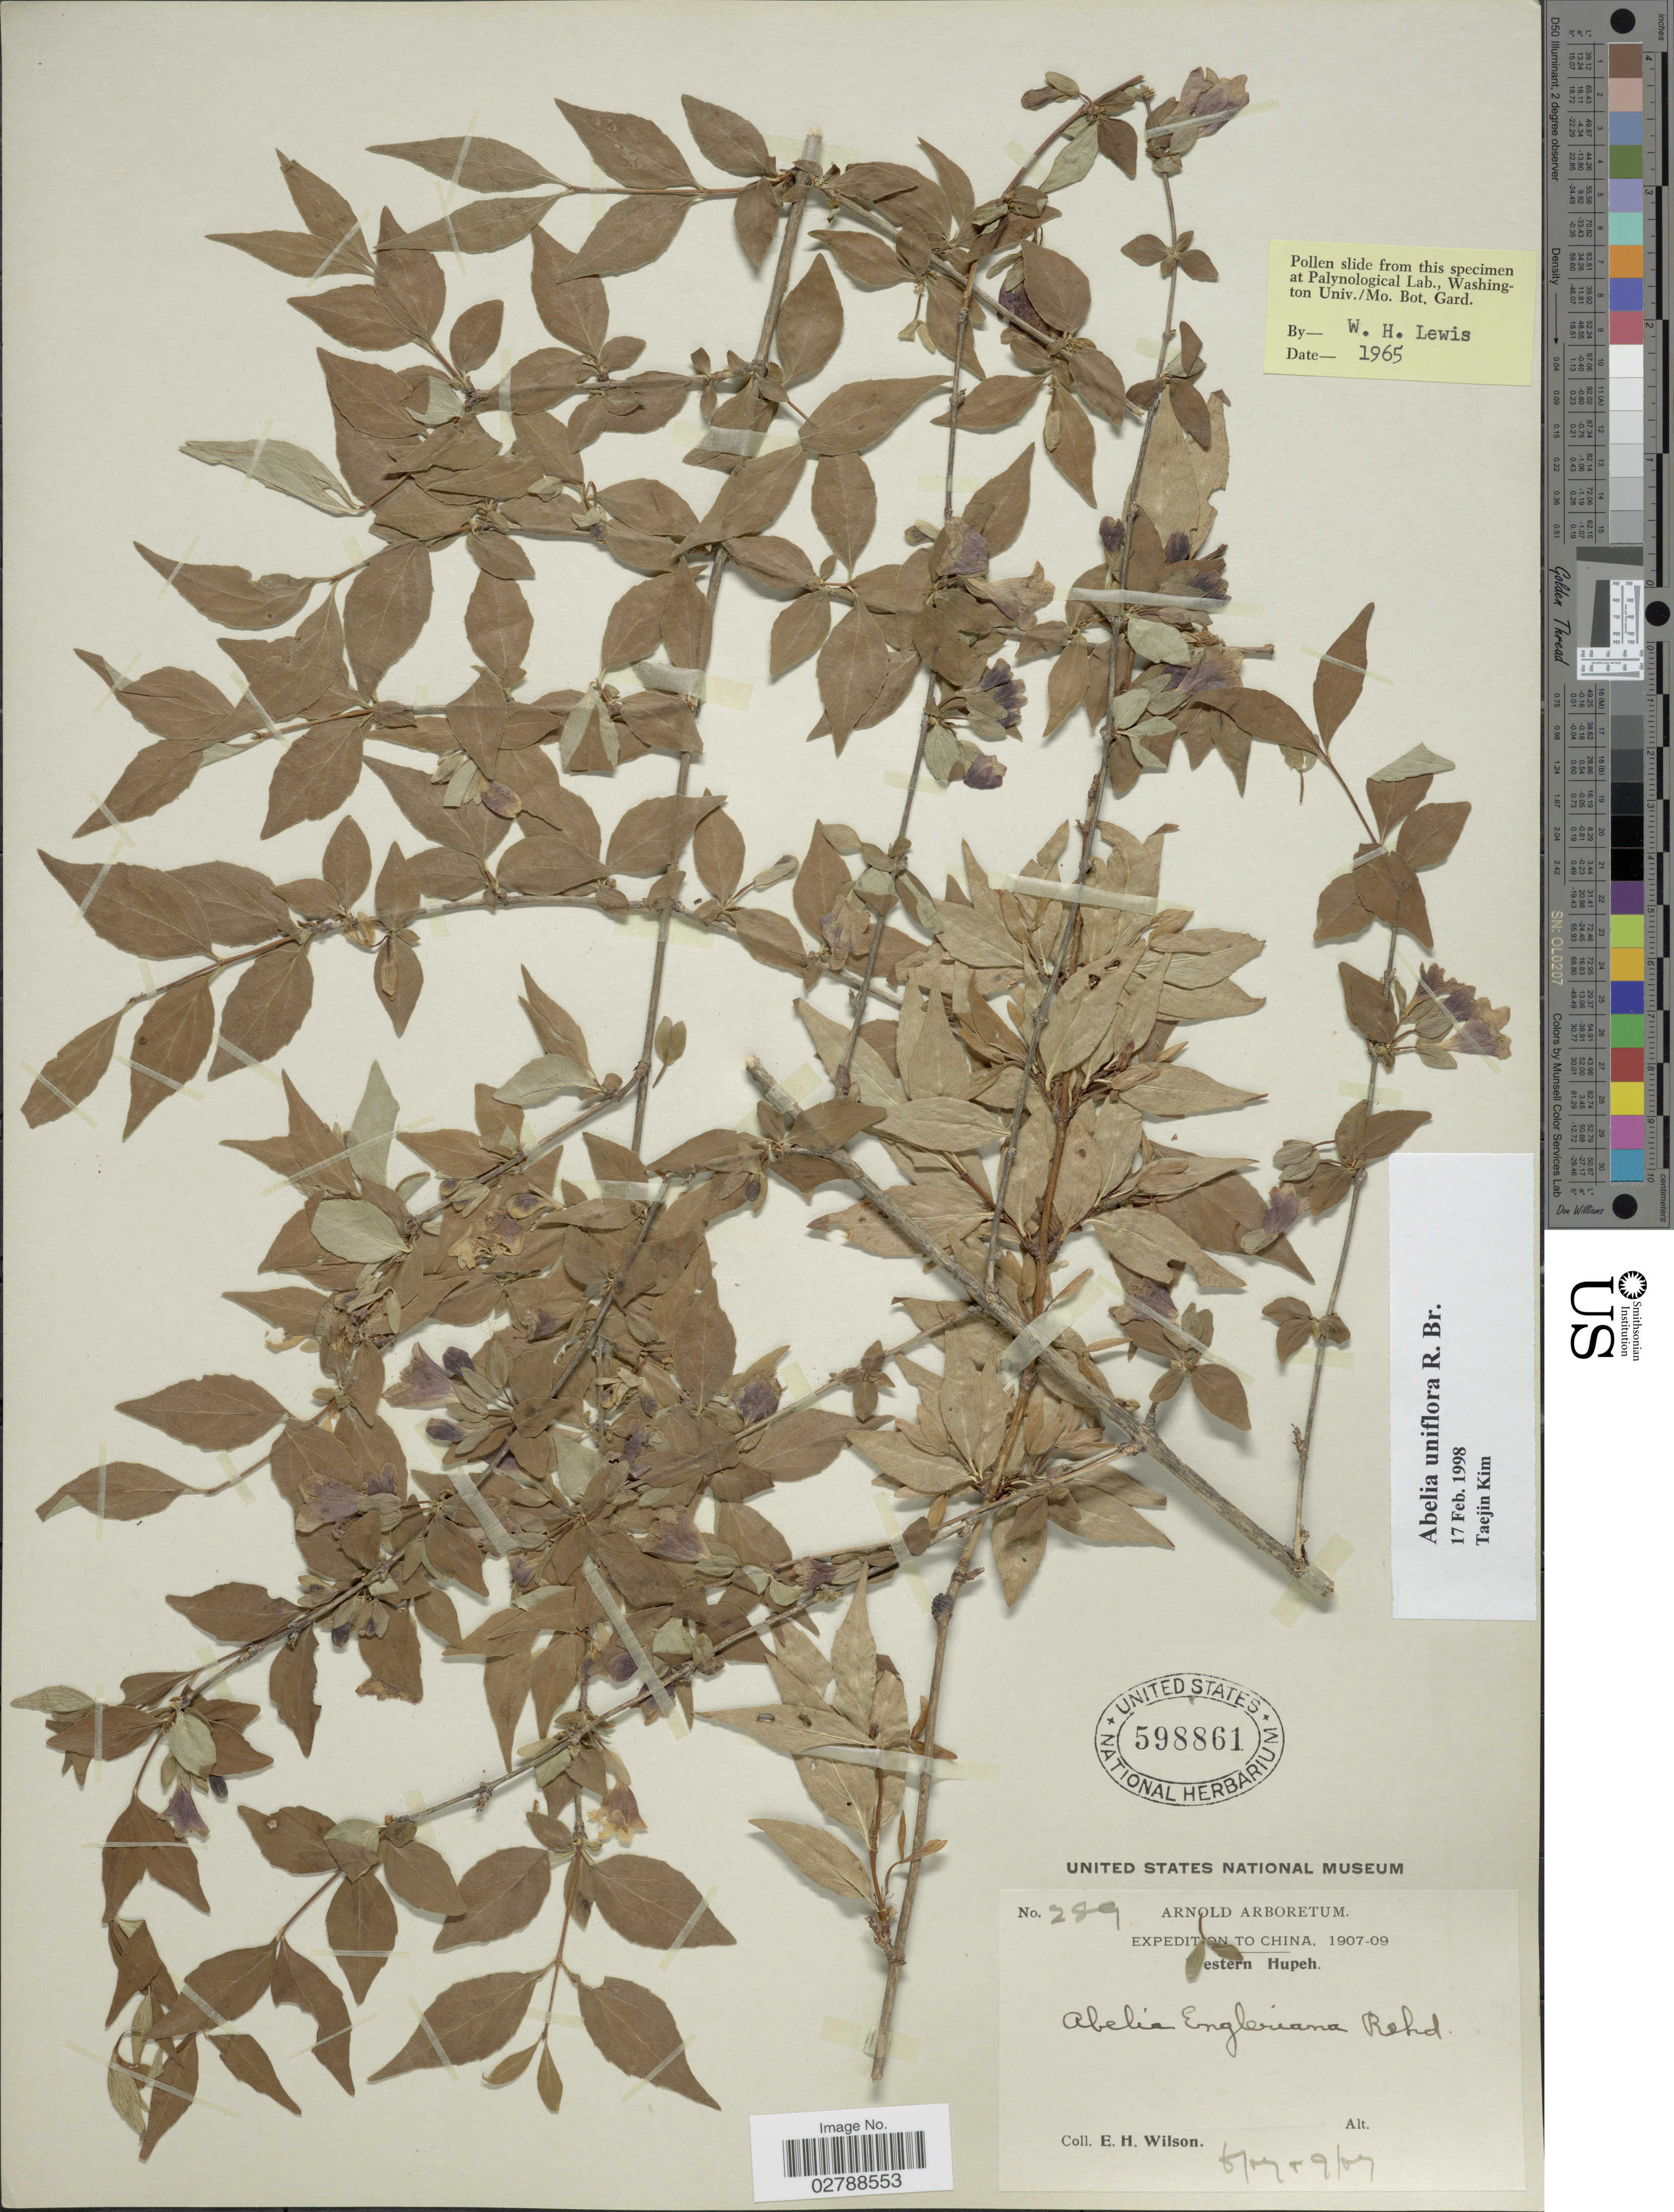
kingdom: Plantae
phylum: Tracheophyta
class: Magnoliopsida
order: Dipsacales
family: Caprifoliaceae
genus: Abelia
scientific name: Abelia uniflora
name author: R. Br.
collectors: E. Wilson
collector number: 289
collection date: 1907-06/1907-09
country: China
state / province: Hubei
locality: Western Hupeh.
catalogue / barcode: US 598861